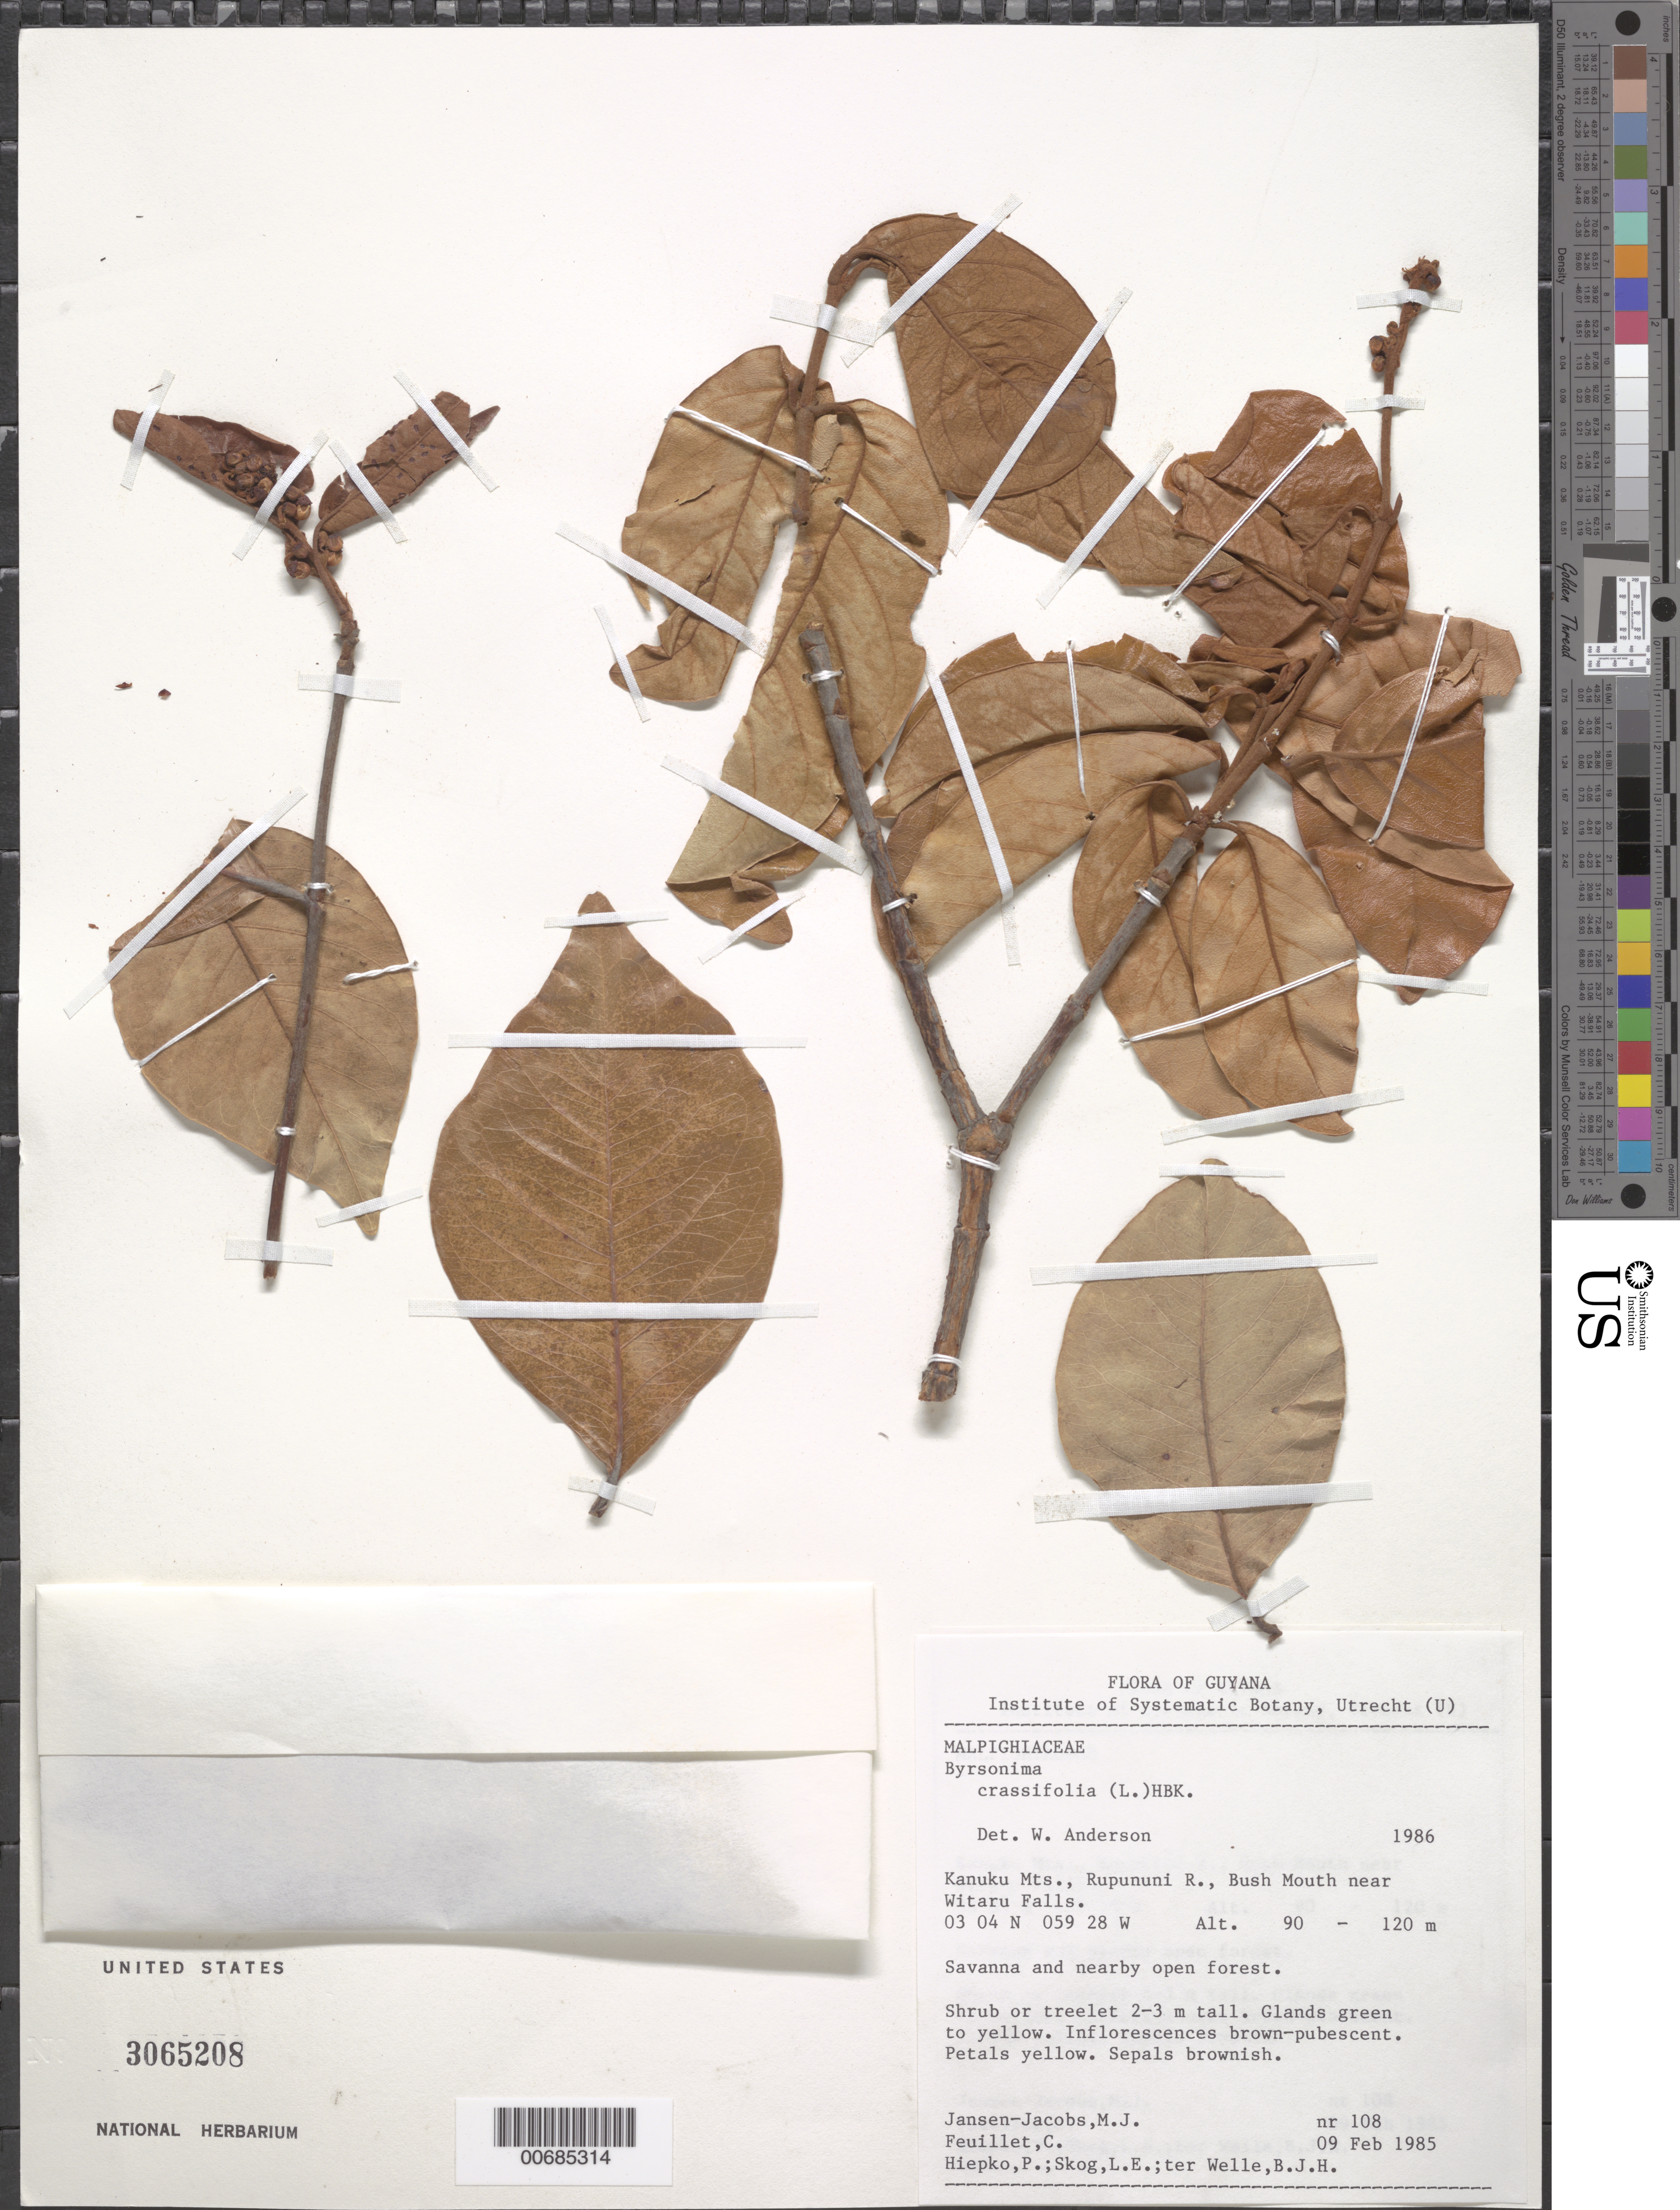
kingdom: Plantae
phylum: Tracheophyta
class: Magnoliopsida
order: Malpighiales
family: Malpighiaceae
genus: Byrsonima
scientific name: Byrsonima crassifolia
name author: (L.) Kunth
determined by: Anderson, W. R., (MICH), University of Michigan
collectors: M. J. Jansen-Jacobs, C. Feuillet, P. H. Hiepko, L. E. Skog & B. Welle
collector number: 108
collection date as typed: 9-Feb-85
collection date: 1985-02-09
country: Guyana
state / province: U. Takutu-U. Essequibo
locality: Kanuku Mts., Rupununi R., Bush Mouth near Witaru Falls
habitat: Savanna and nearby open forest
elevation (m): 90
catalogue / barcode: US 3065208